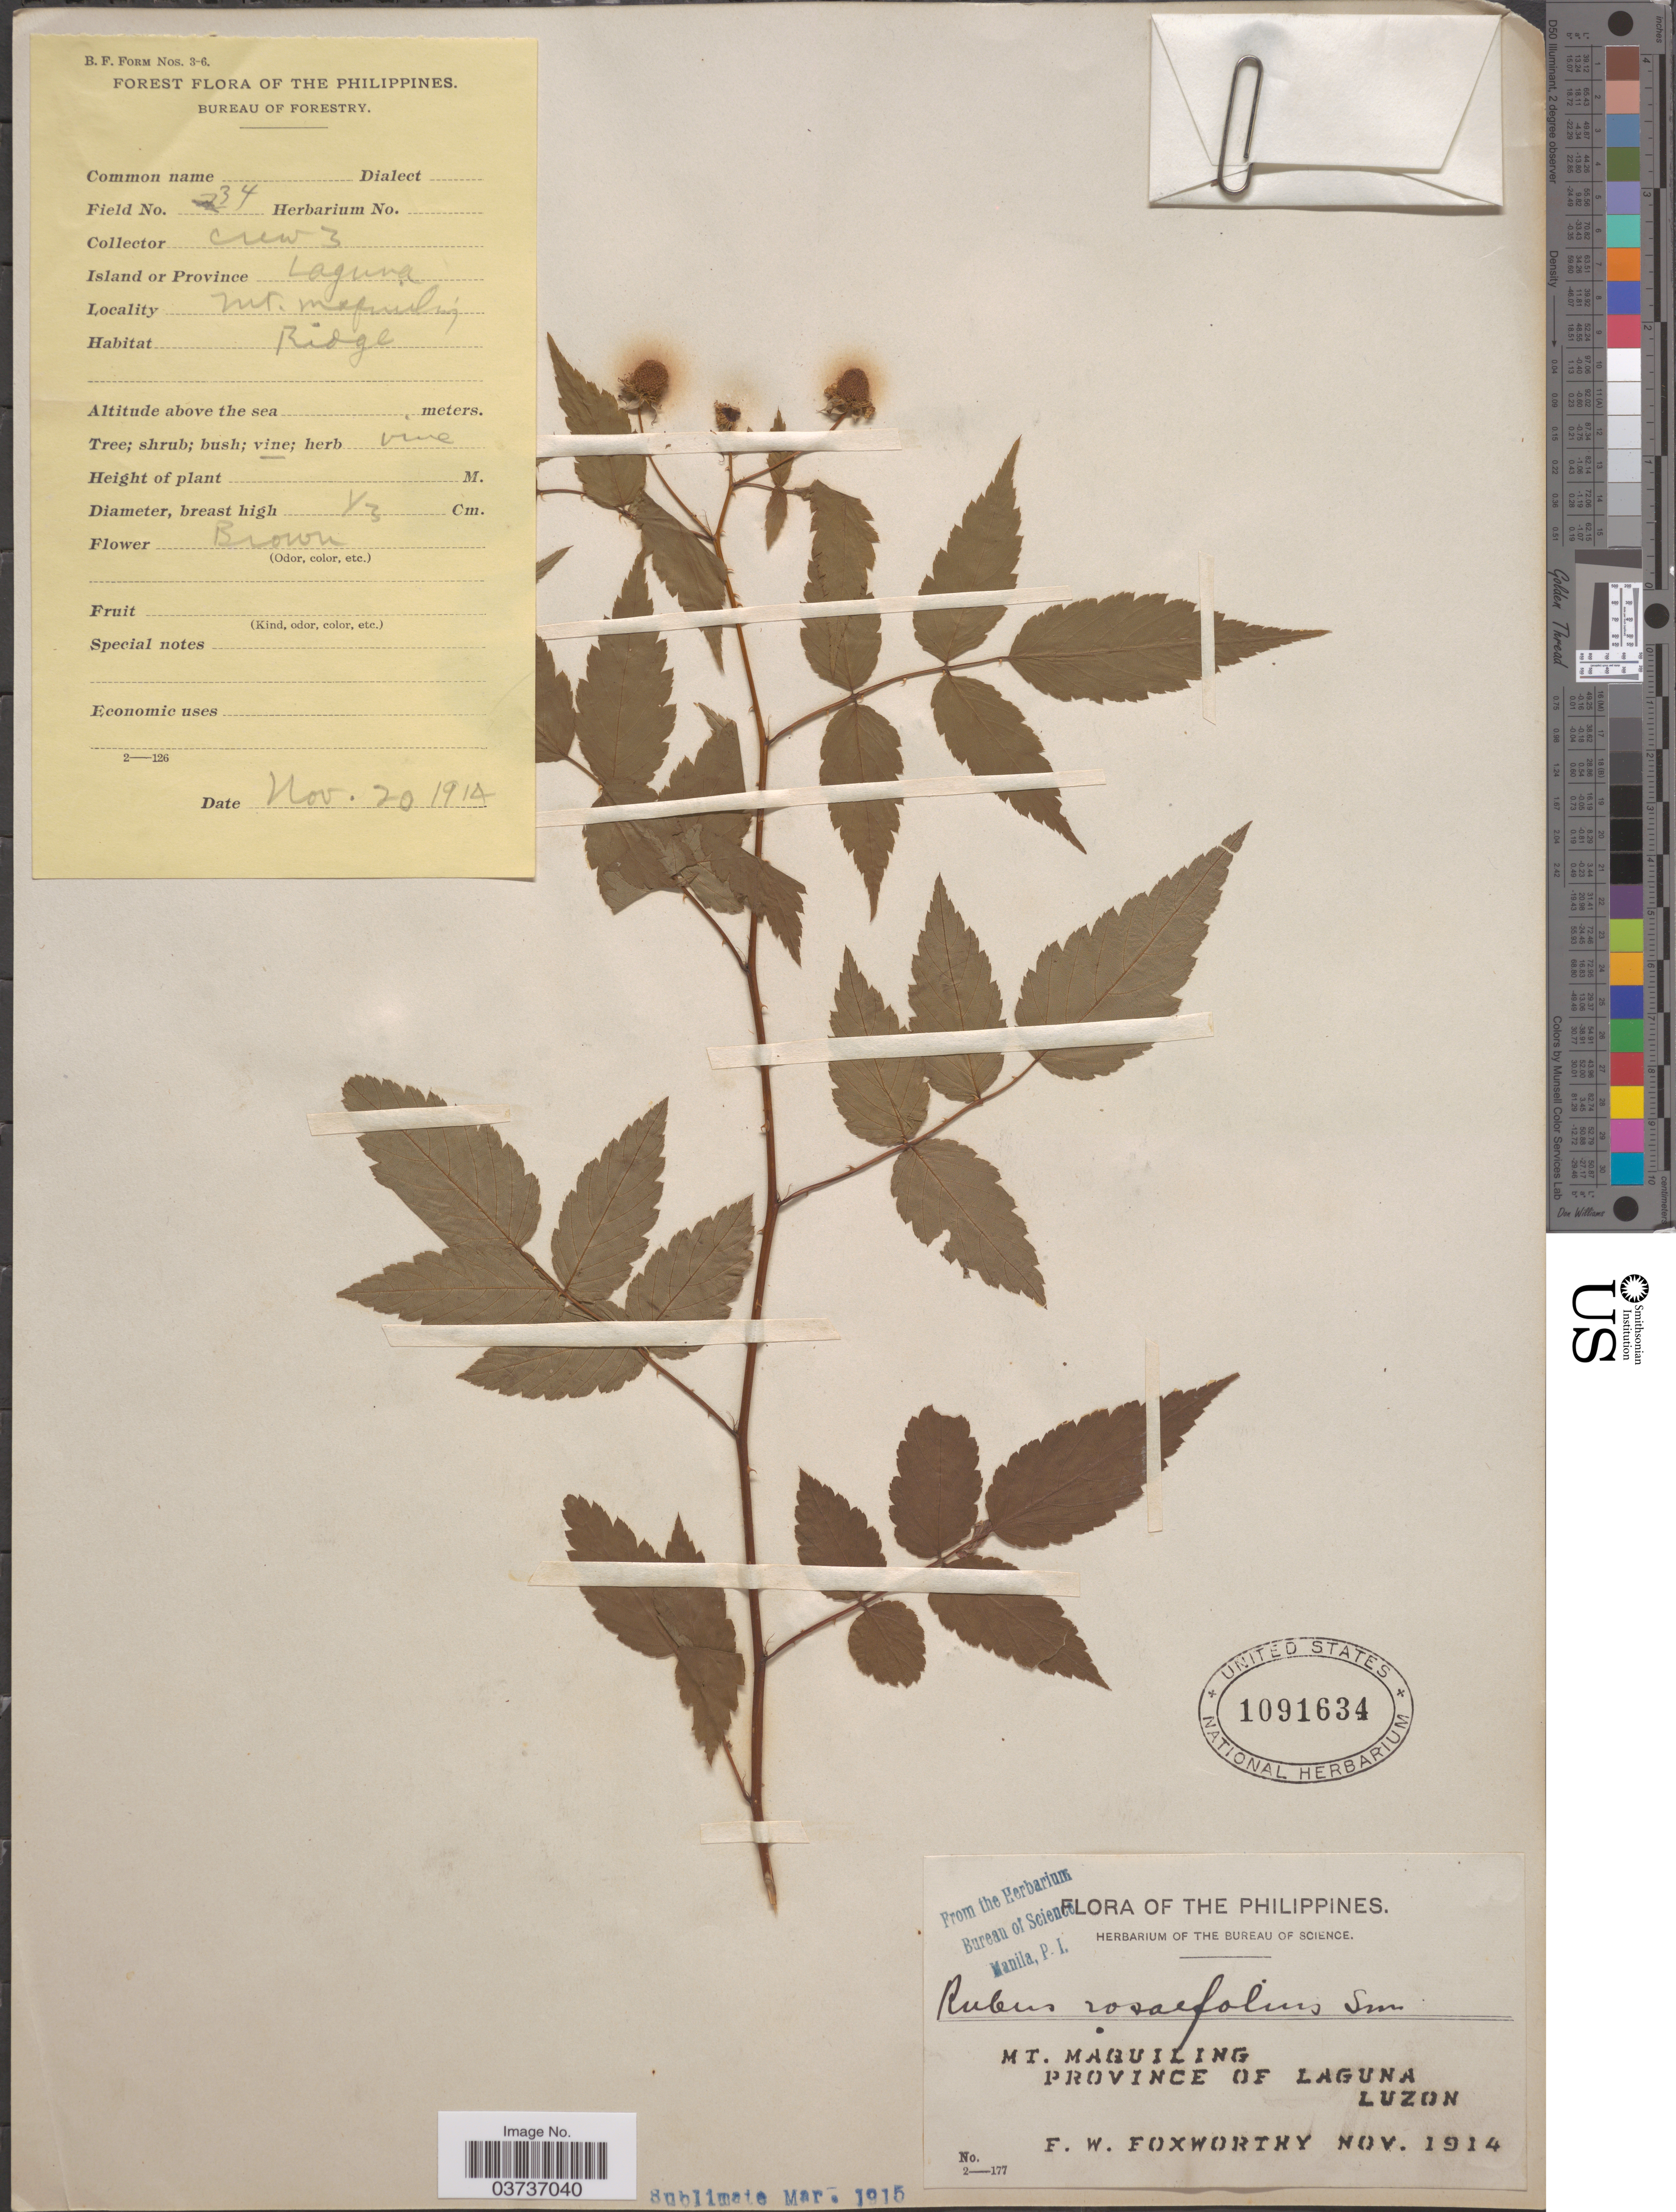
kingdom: Plantae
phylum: Tracheophyta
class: Magnoliopsida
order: Rosales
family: Rosaceae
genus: Rubus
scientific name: Rubus rosaefolius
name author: Sm.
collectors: F. W. Foxworthy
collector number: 34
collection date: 1914-11-20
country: Philippines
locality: Mt. Maquiling. Province of Laguna. Luzon.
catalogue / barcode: US 1091634